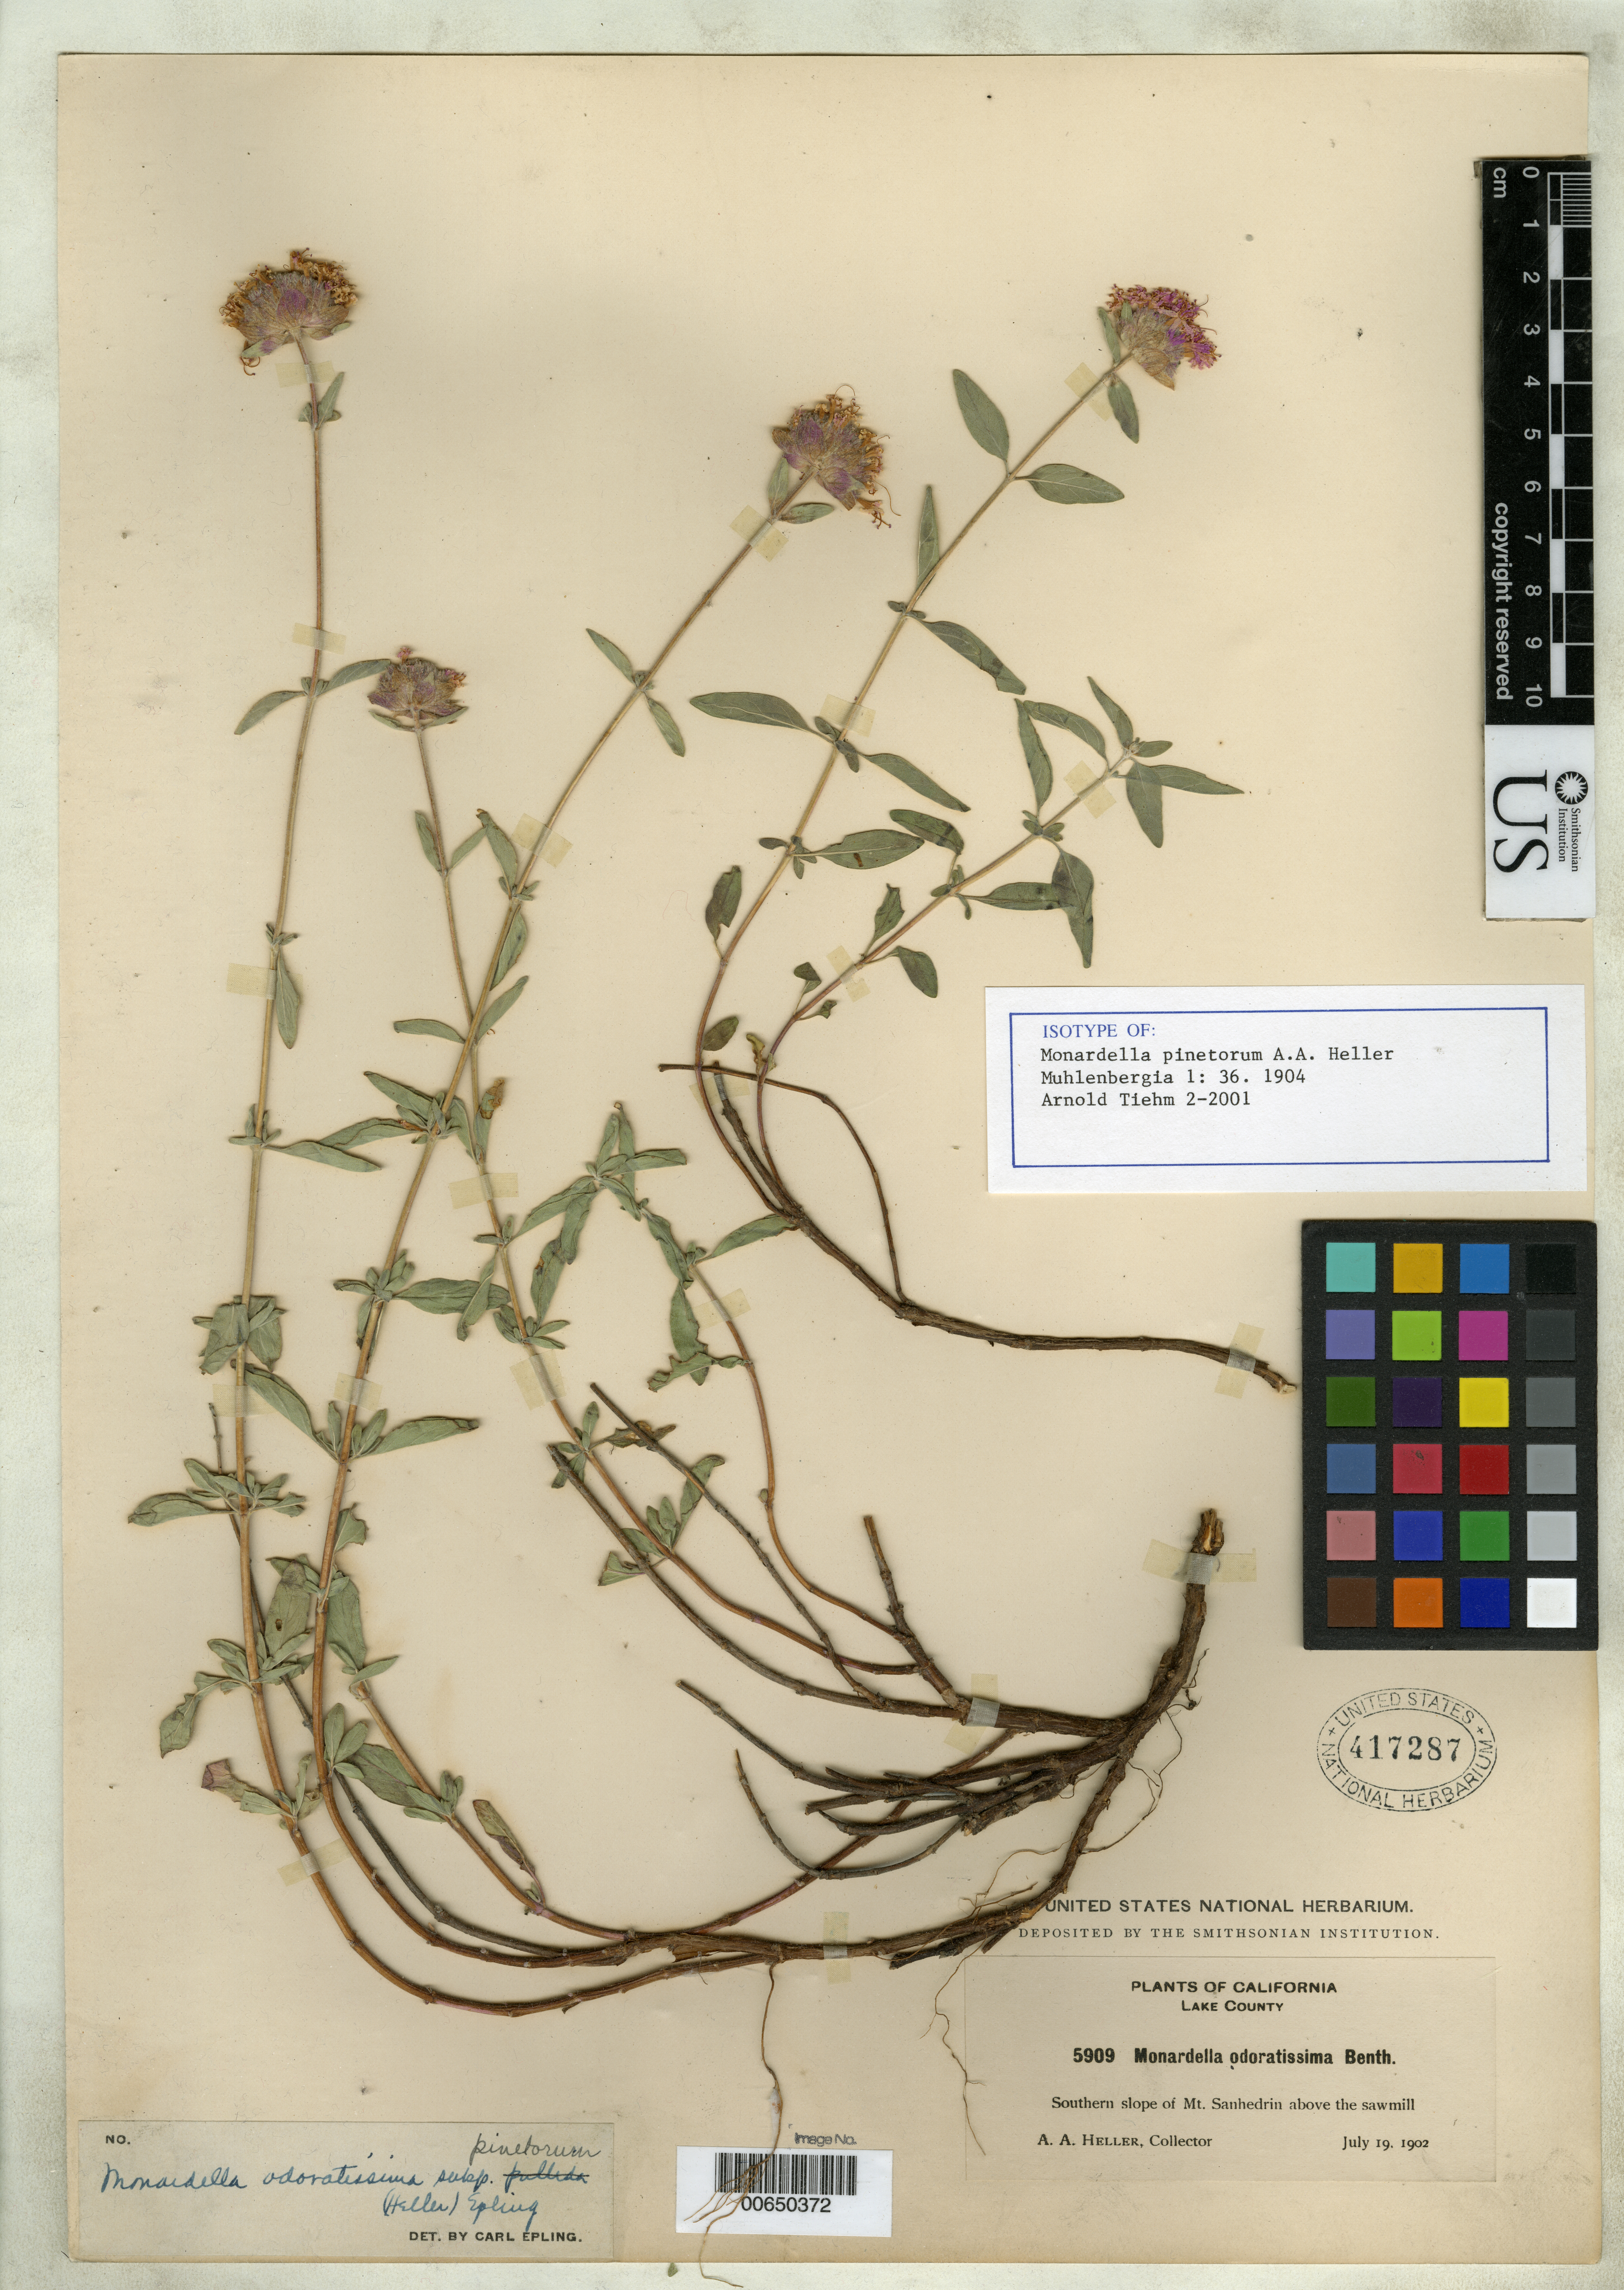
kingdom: Plantae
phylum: Tracheophyta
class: Magnoliopsida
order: Lamiales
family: Lamiaceae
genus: Monardella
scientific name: Monardella pinetorum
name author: A. Heller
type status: Isotype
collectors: A. A. Heller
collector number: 5909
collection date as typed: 19 Jul 1902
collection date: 1902-07-19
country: United States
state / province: California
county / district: Lake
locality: Southern slope of Mt. Sanhedrin above the sawmill.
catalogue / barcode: US 417287